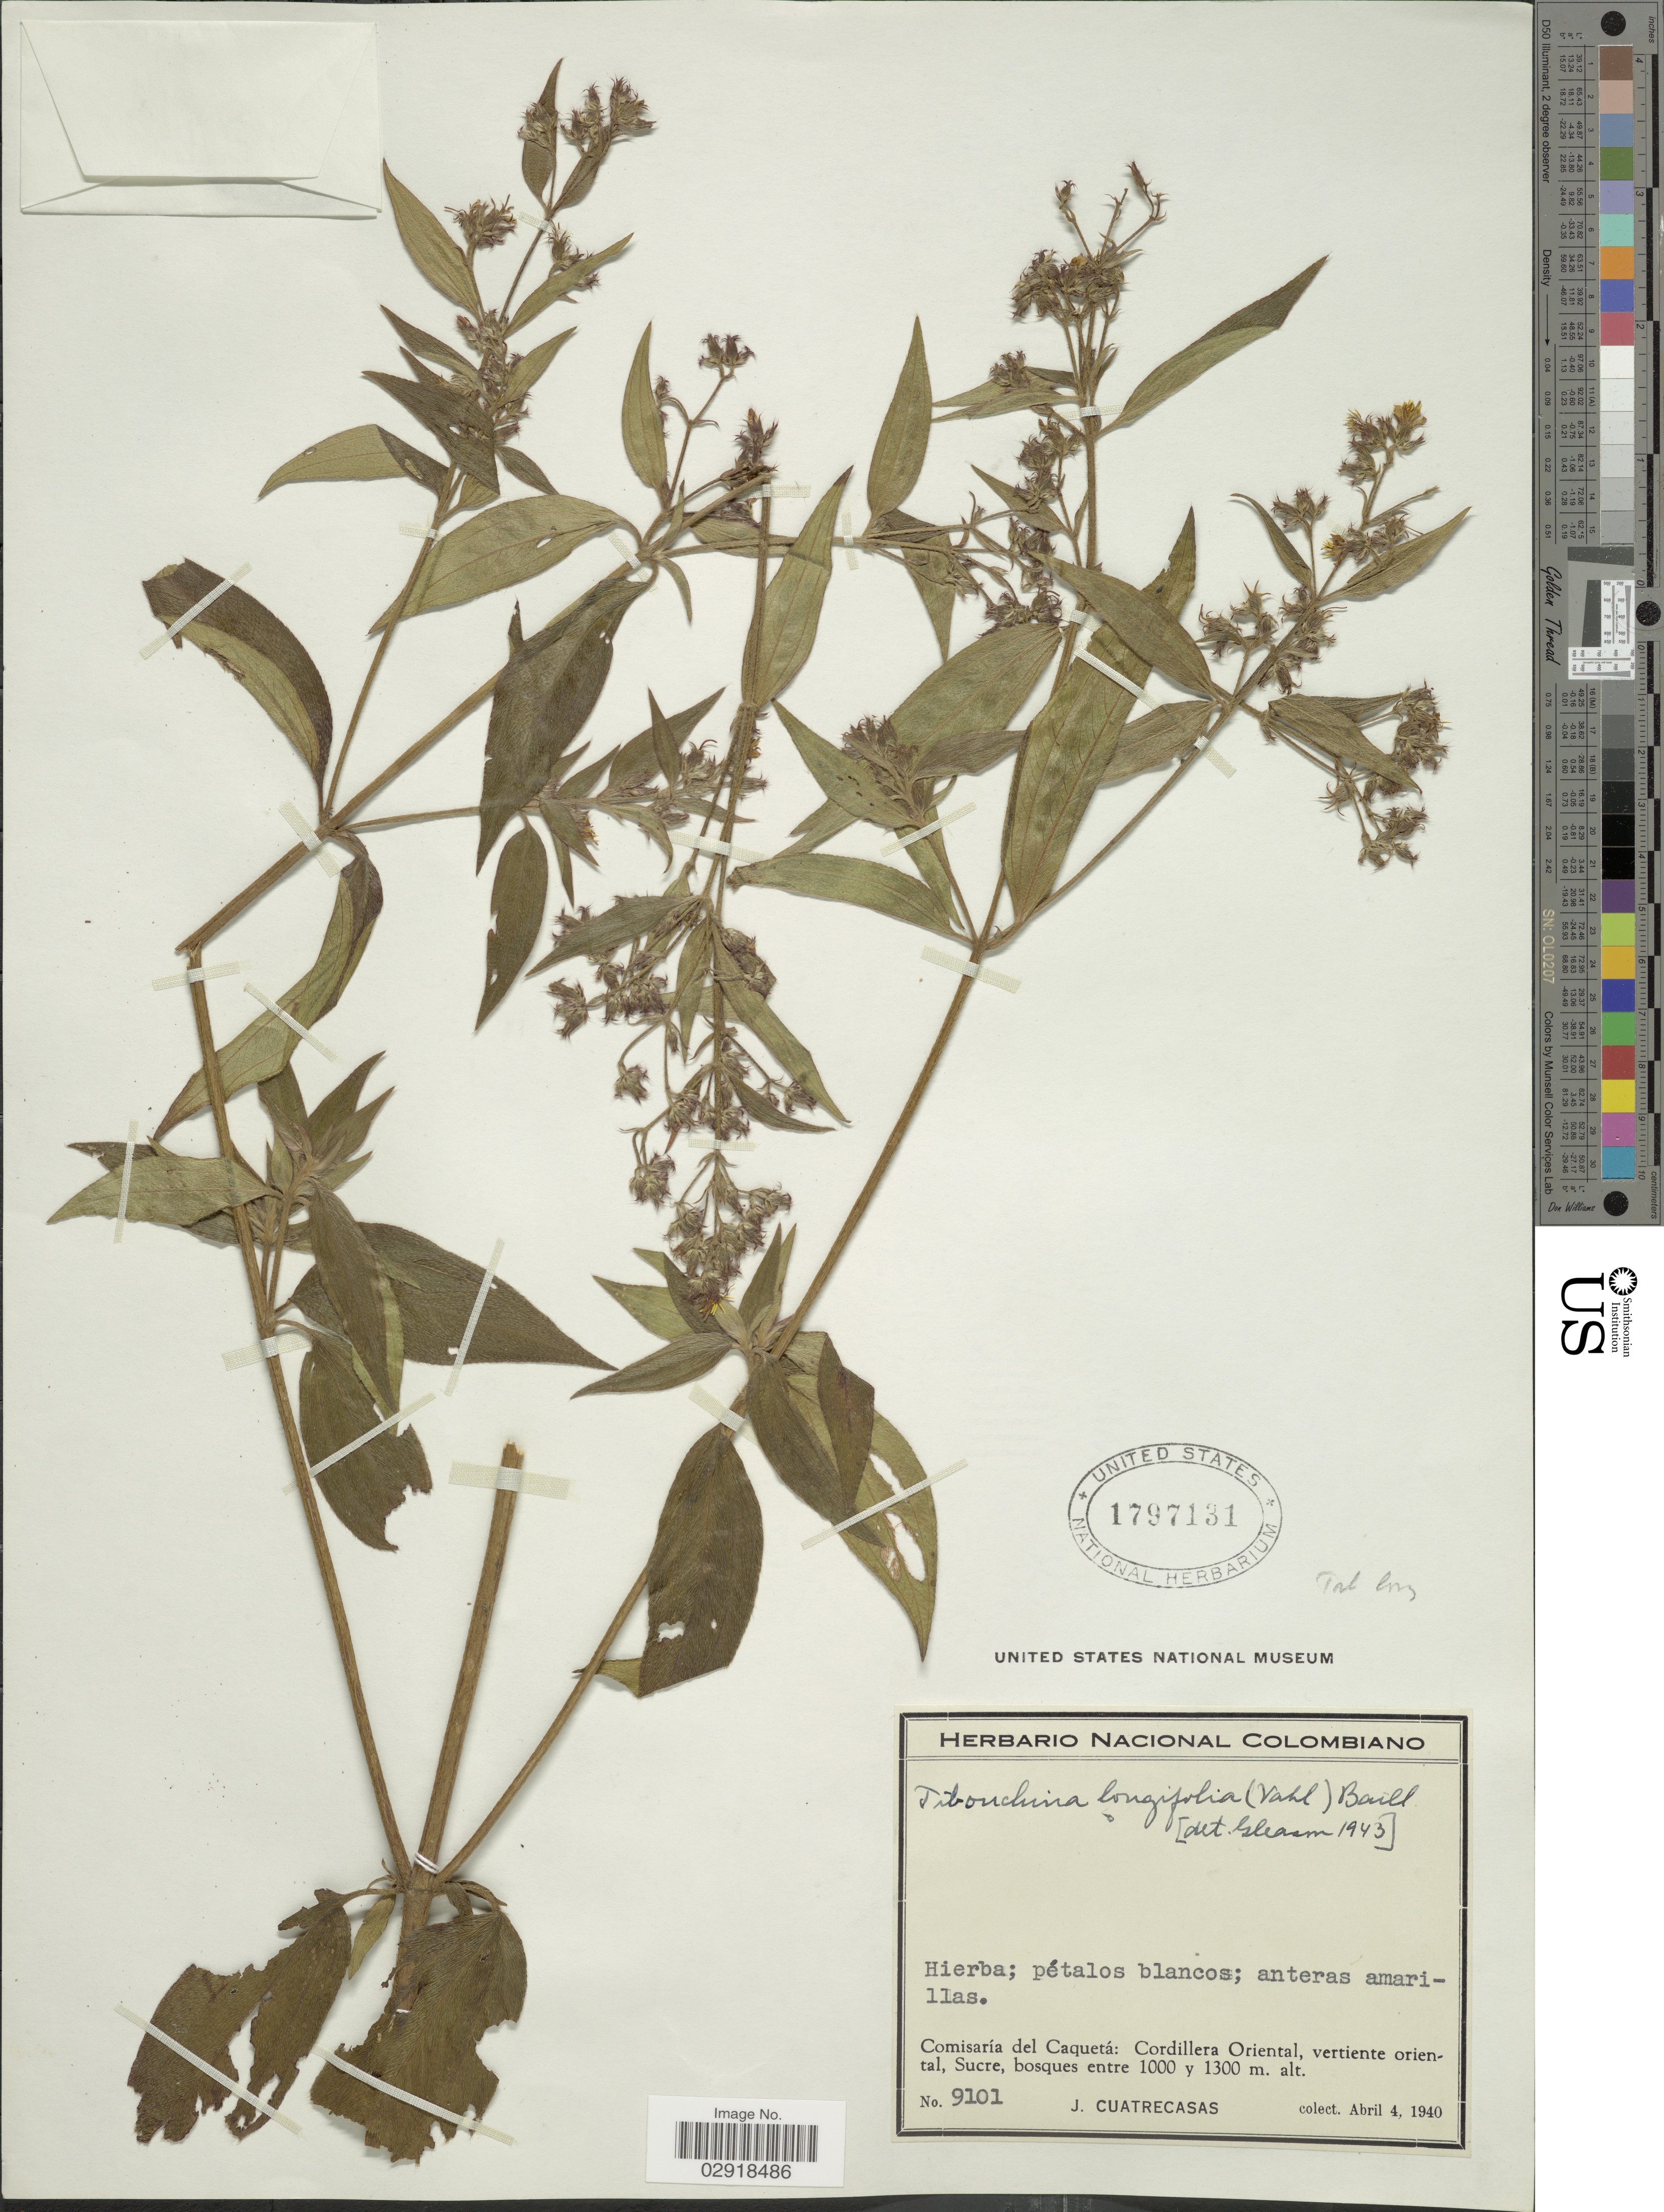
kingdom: Plantae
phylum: Tracheophyta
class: Magnoliopsida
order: Myrtales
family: Melastomataceae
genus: Chaetogastra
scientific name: Chaetogastra longifolia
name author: (Vahl) DC.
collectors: J. Cuatrecasas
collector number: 9101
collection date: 1940-04-04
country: Colombia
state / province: Caquetá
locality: Comisaría del Caquetá, Cordillera Oriental, vertiente oriental, Sucre.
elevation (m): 1000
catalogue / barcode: US 1797131